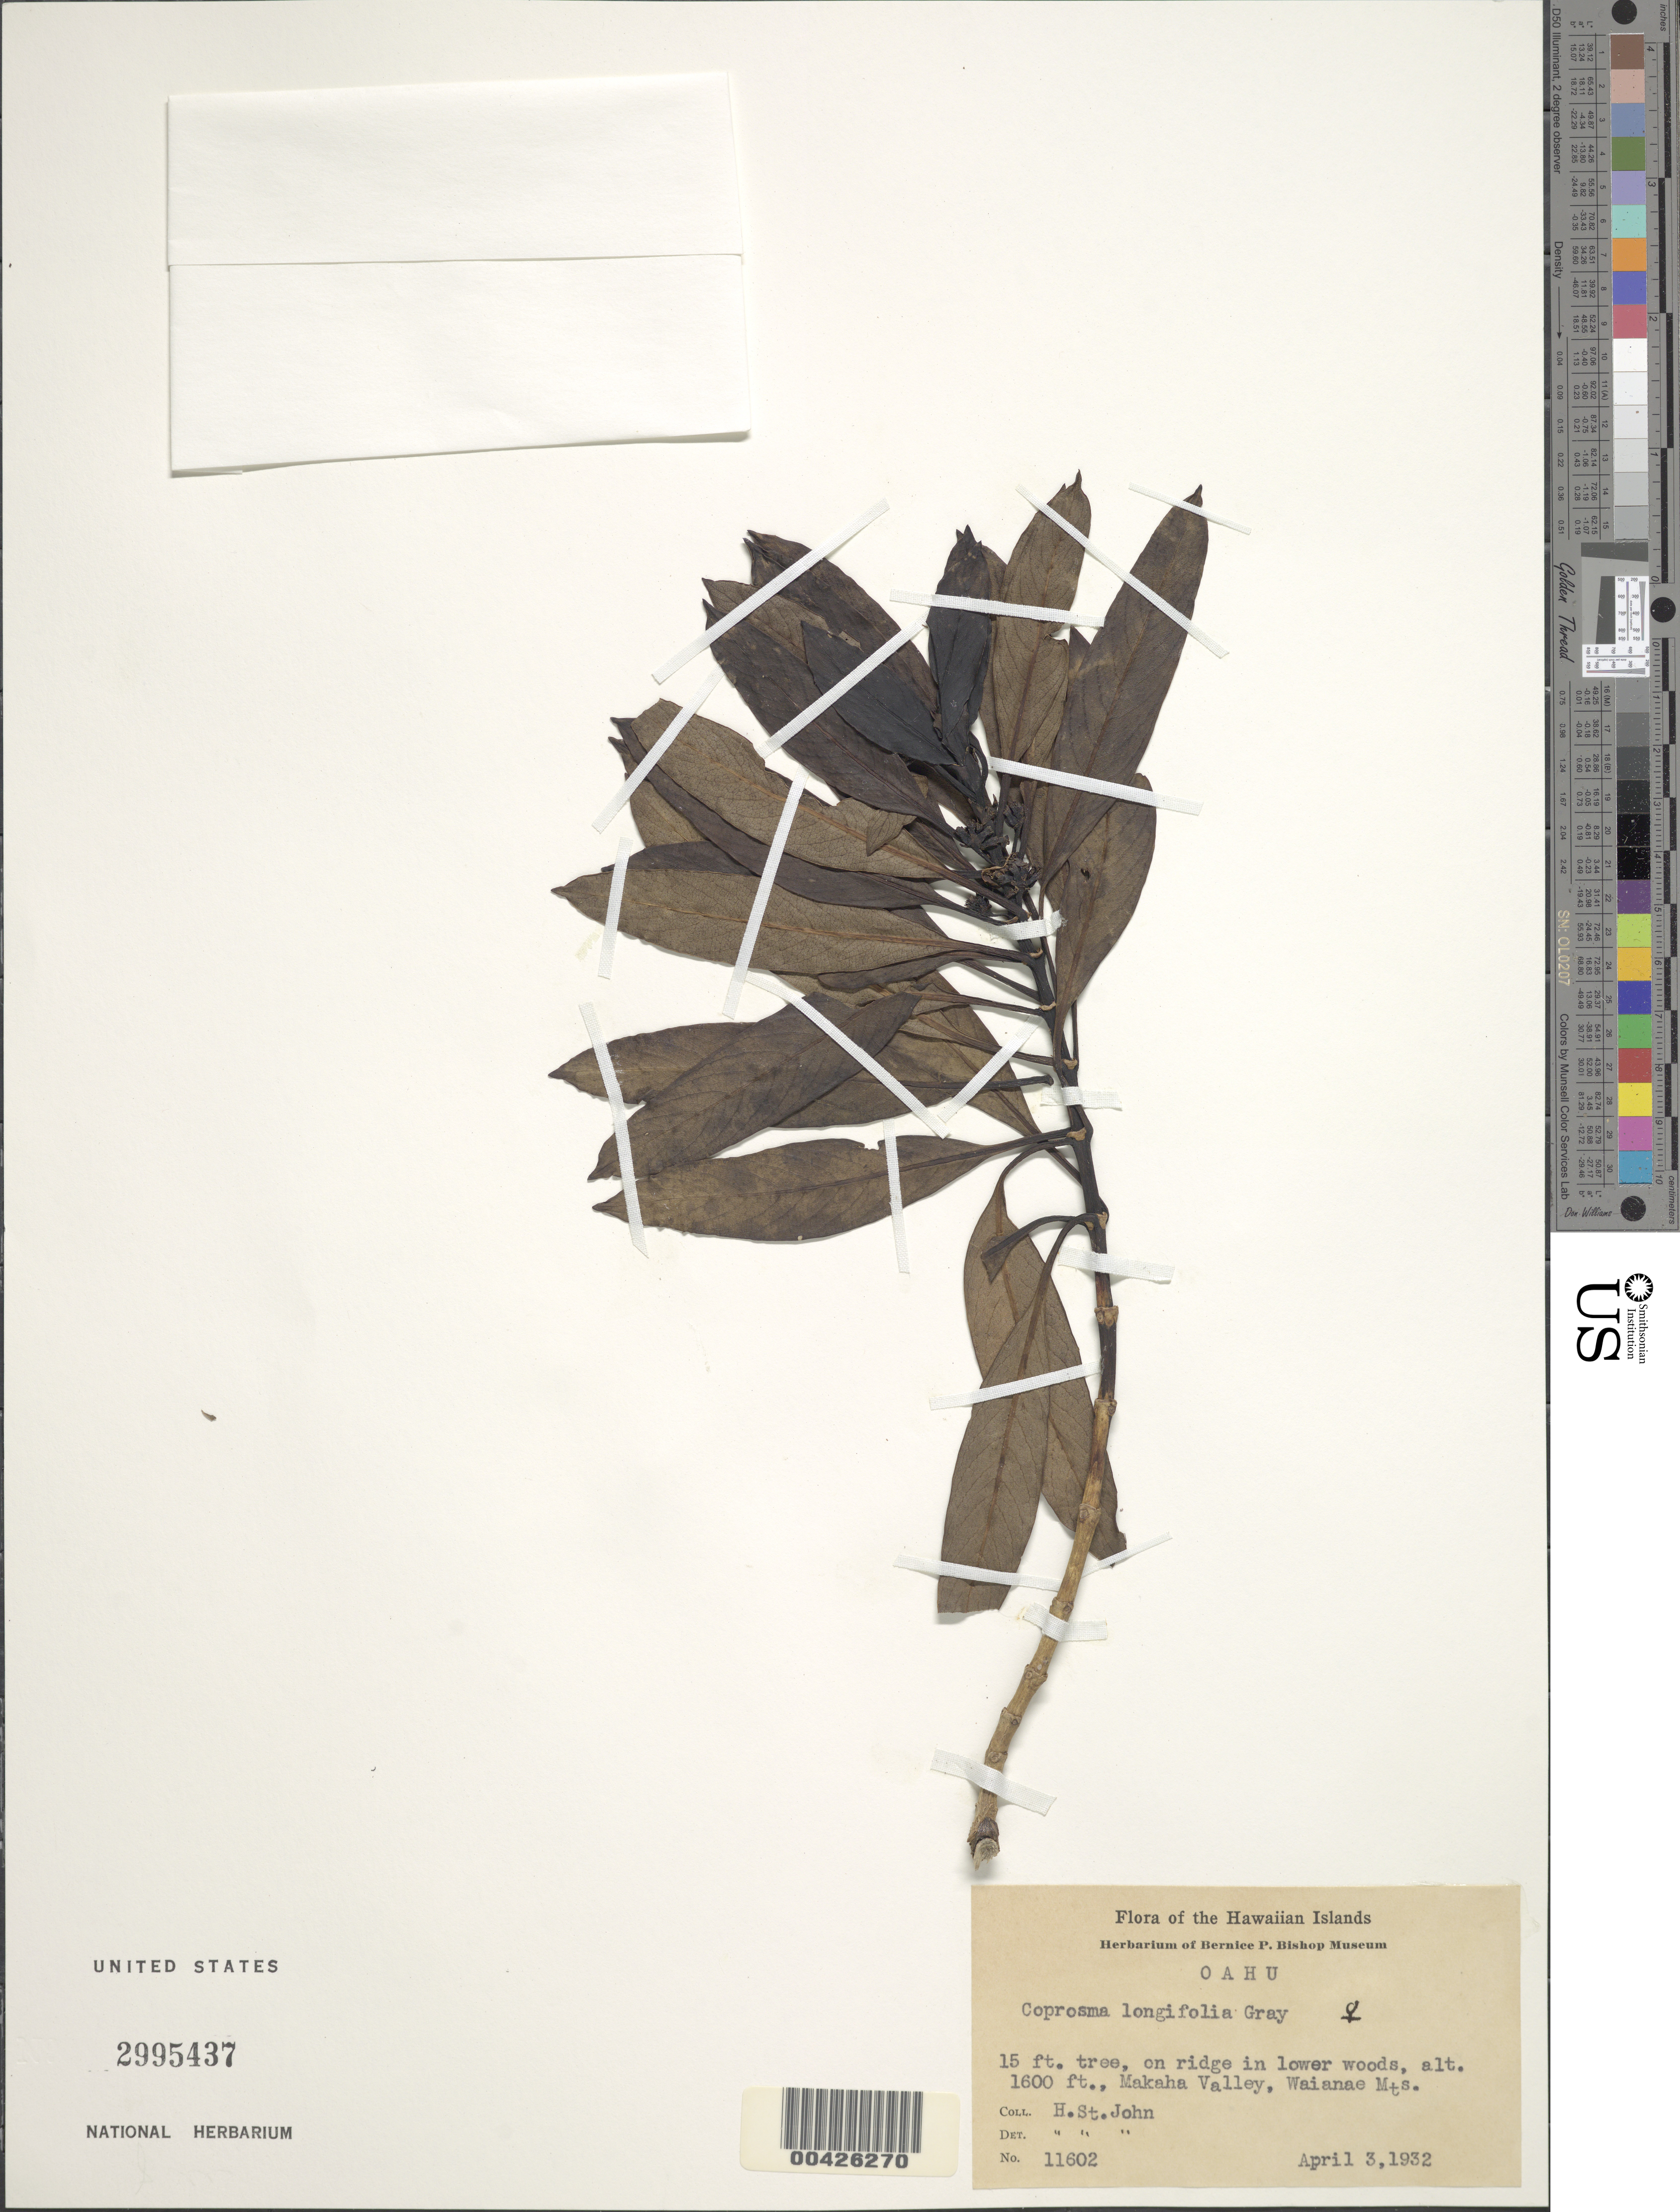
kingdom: Plantae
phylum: Tracheophyta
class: Magnoliopsida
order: Gentianales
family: Rubiaceae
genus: Coprosma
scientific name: Coprosma longifolia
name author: A. Gray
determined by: St. John, H.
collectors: H. St. John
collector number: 11602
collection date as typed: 3 Apr 1932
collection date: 1932-04-03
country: United States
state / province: Hawaii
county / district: Honolulu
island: Oahu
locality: On ridge in lower woods, Makaha Valley, Waianae Mountains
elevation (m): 488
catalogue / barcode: US 2995437